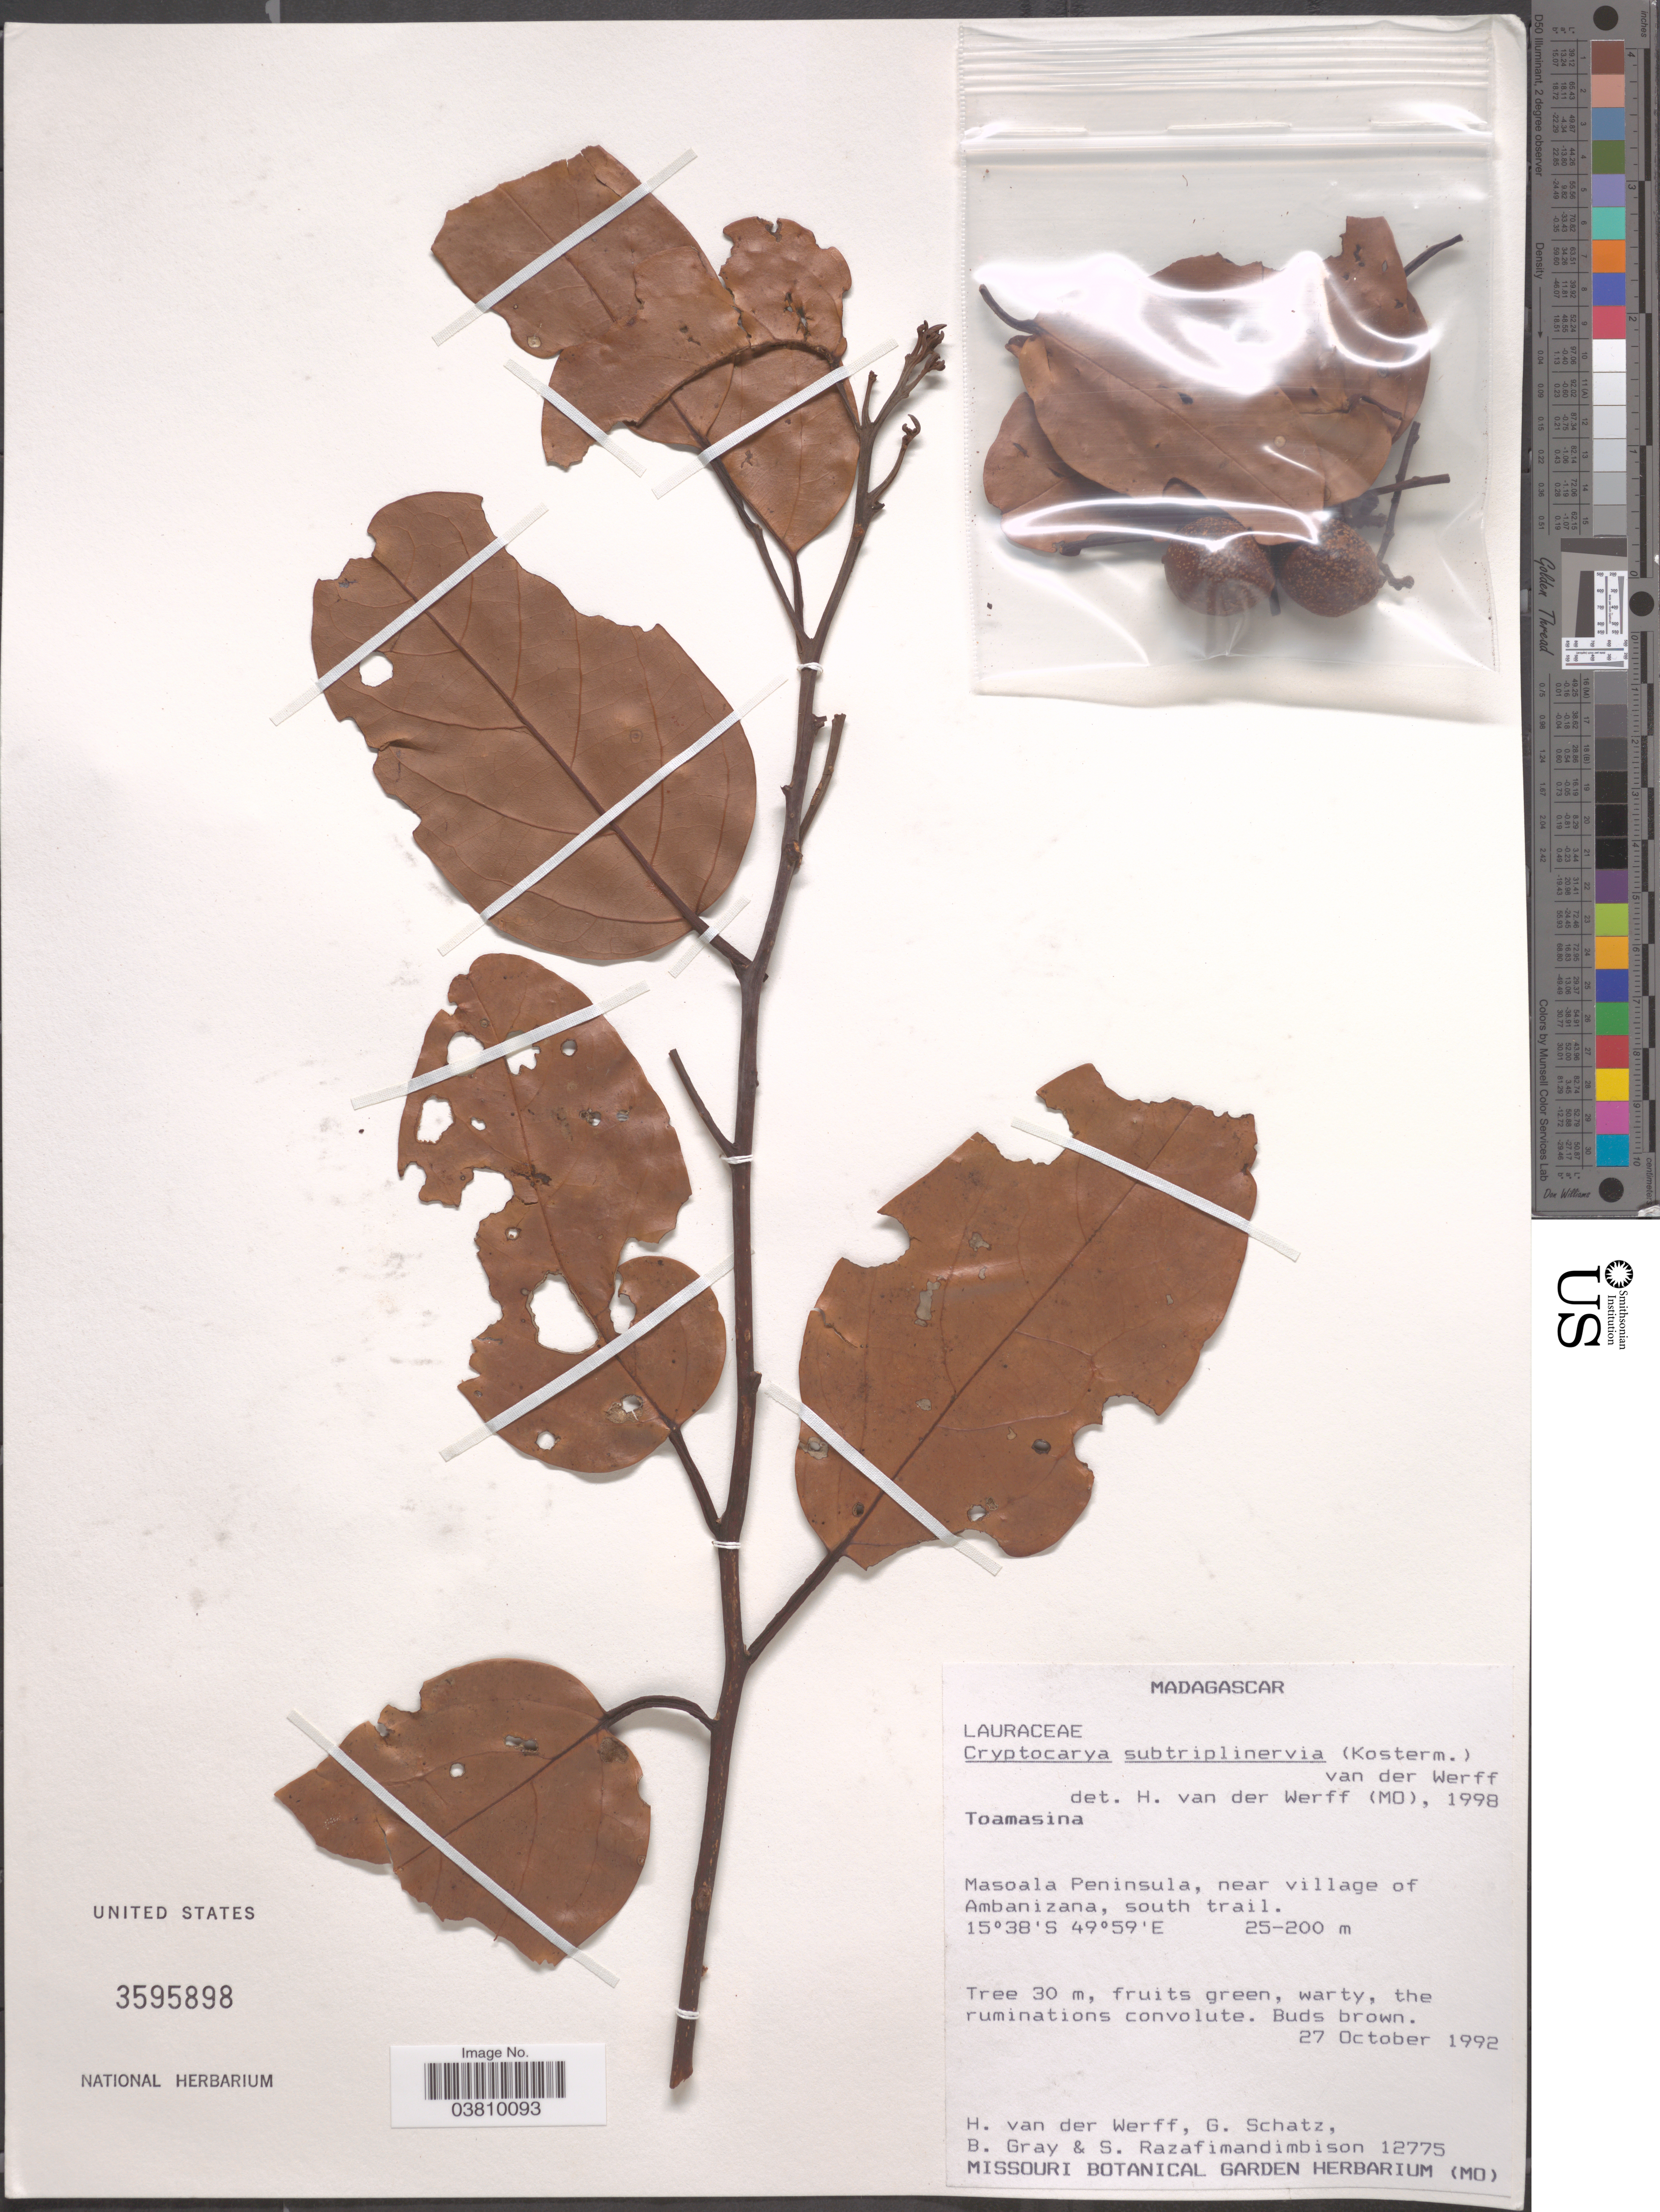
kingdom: Plantae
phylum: Tracheophyta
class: Magnoliopsida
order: Laurales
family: Lauraceae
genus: Cryptocarya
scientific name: Cryptocarya subtriplinervia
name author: (Kosterm.) van der Werff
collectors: H. van der Werff, G. C. Schatz, B. Gray & S. G. Razafimandimbison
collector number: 12775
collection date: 1992-10-27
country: Madagascar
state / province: Analanjirofo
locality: Masoala Peninsula, near village of Ambanizana, south trail.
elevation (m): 25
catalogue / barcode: US 3595898